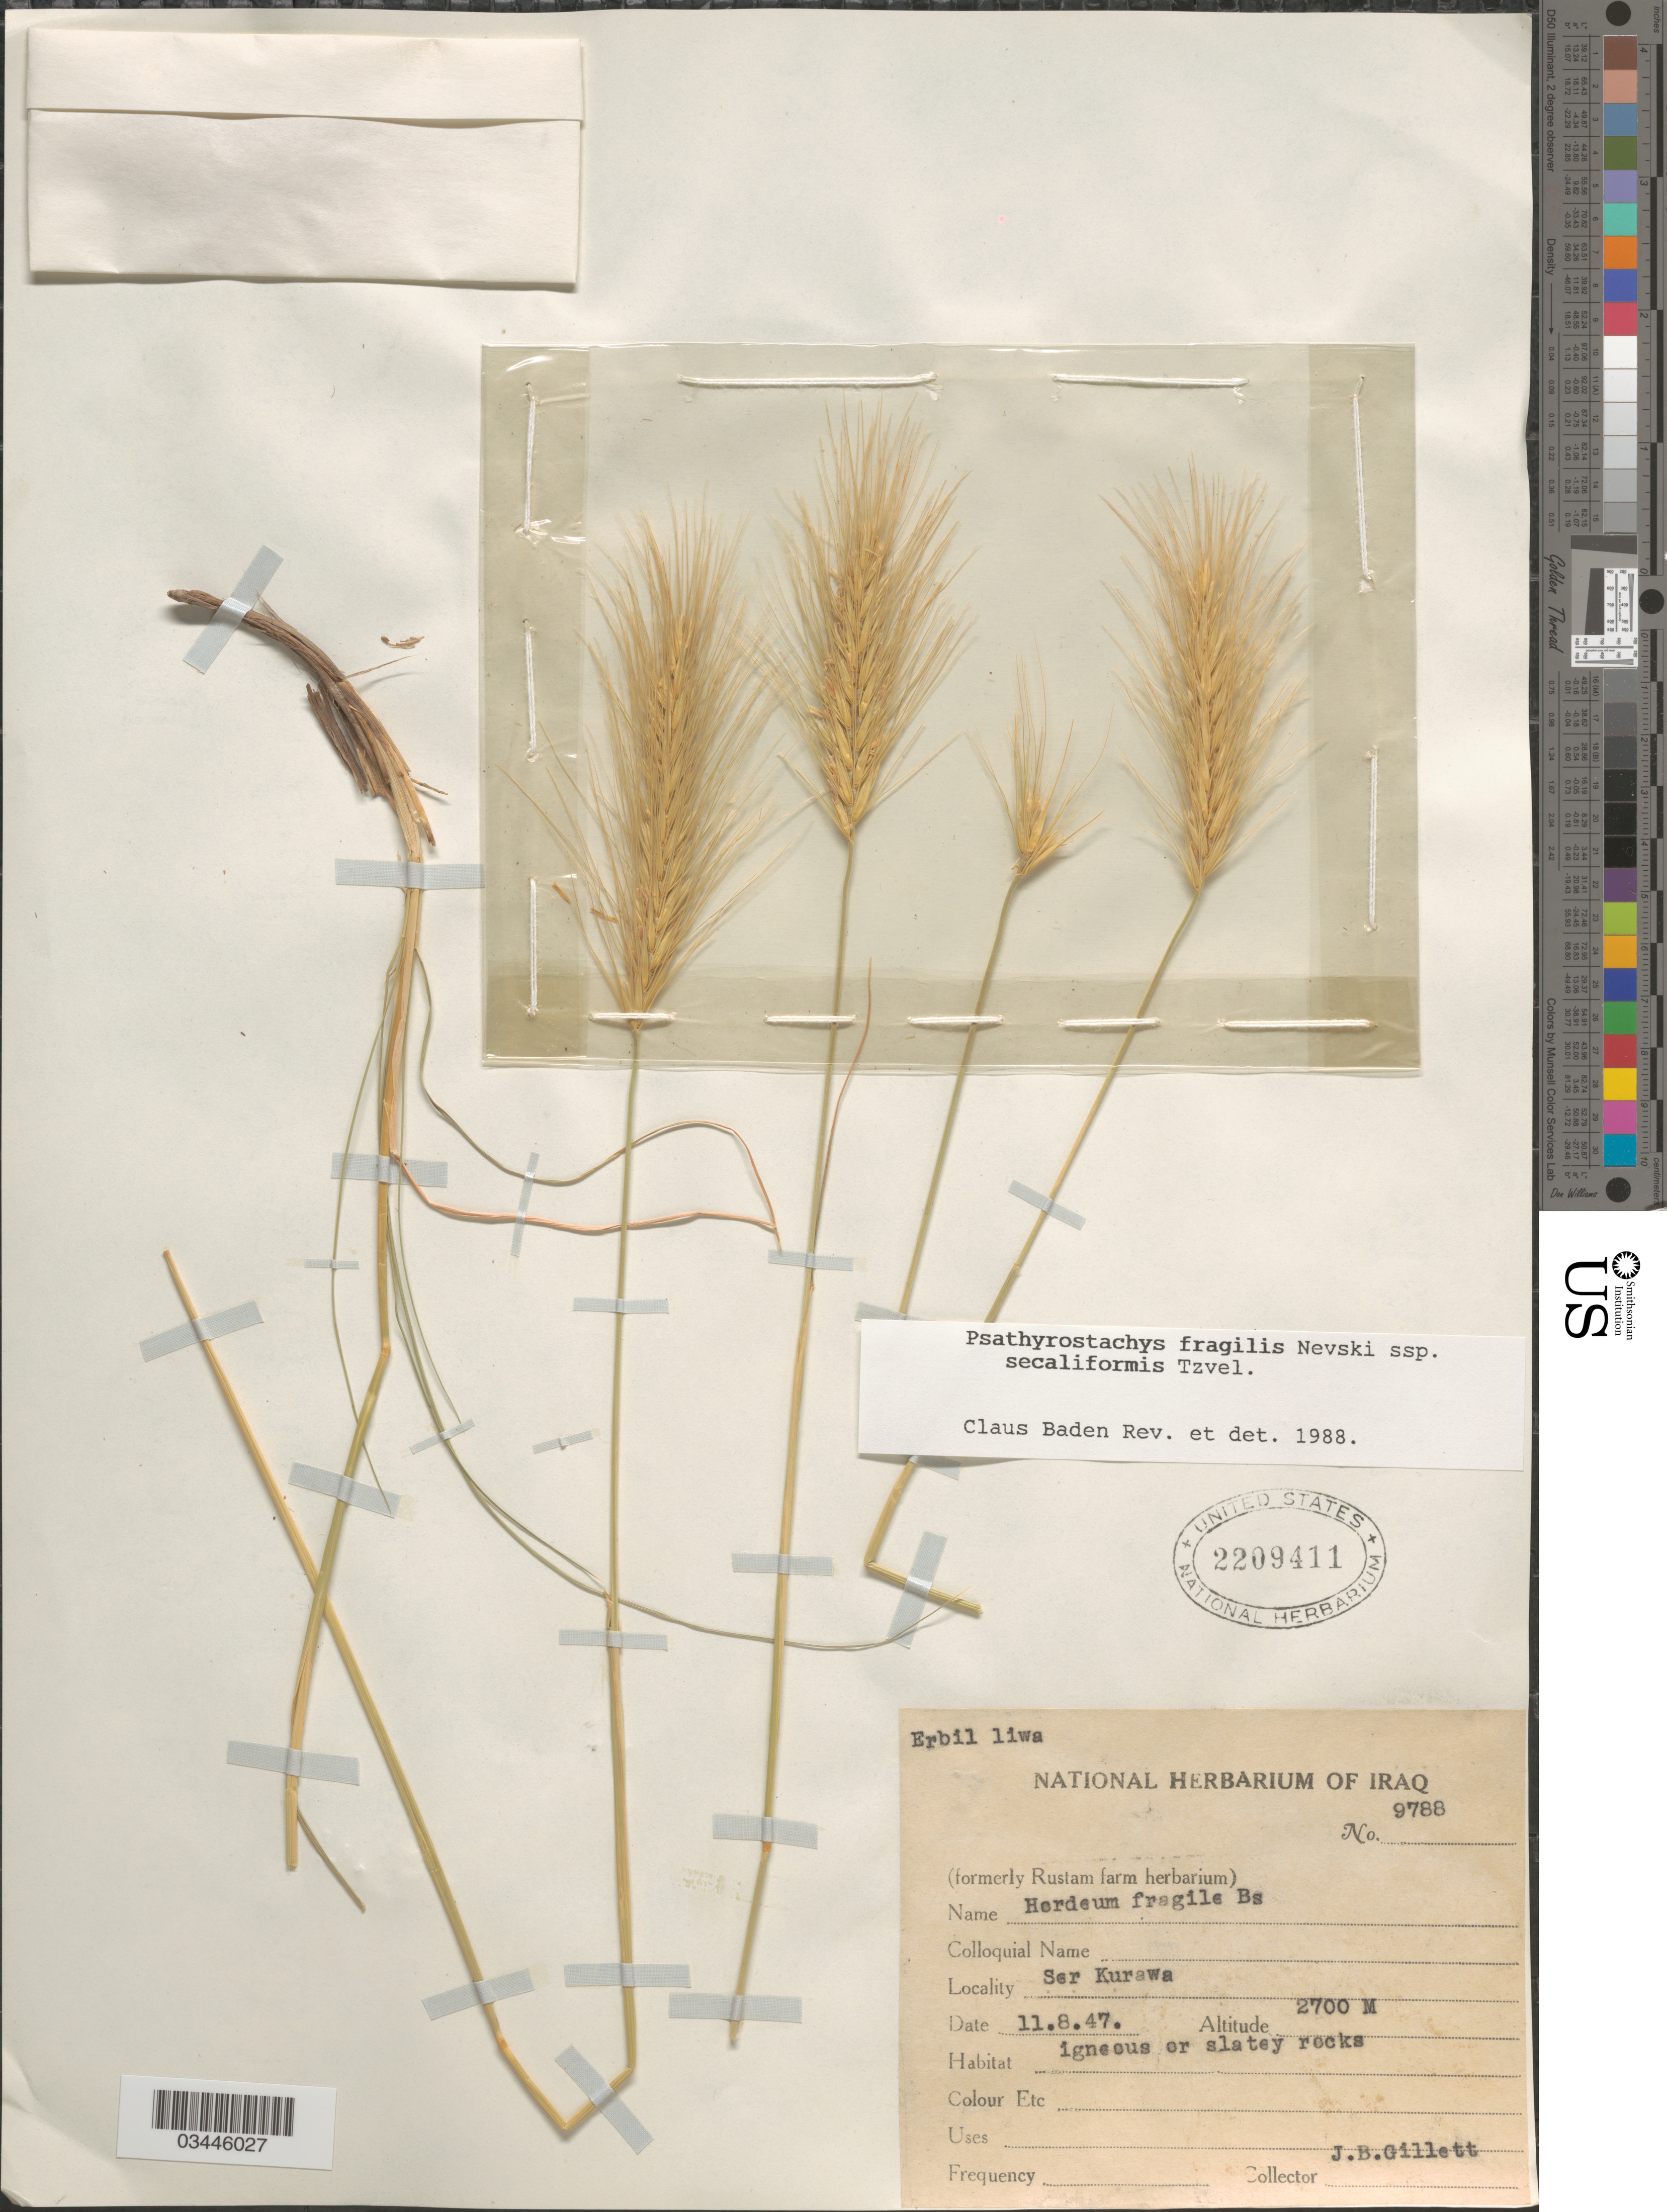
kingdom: Plantae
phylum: Tracheophyta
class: Liliopsida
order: Poales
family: Poaceae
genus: Psathyrostachys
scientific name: Psathyrostachys fragilis subsp. secaliformis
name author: Tzvelev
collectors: J. B. Gillett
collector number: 9788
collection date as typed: Transcribed d/m/y: 11/8/47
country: Iraq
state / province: Arbīl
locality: Erbil liwa. Ser Kurawa.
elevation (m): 2700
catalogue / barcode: US 2209411